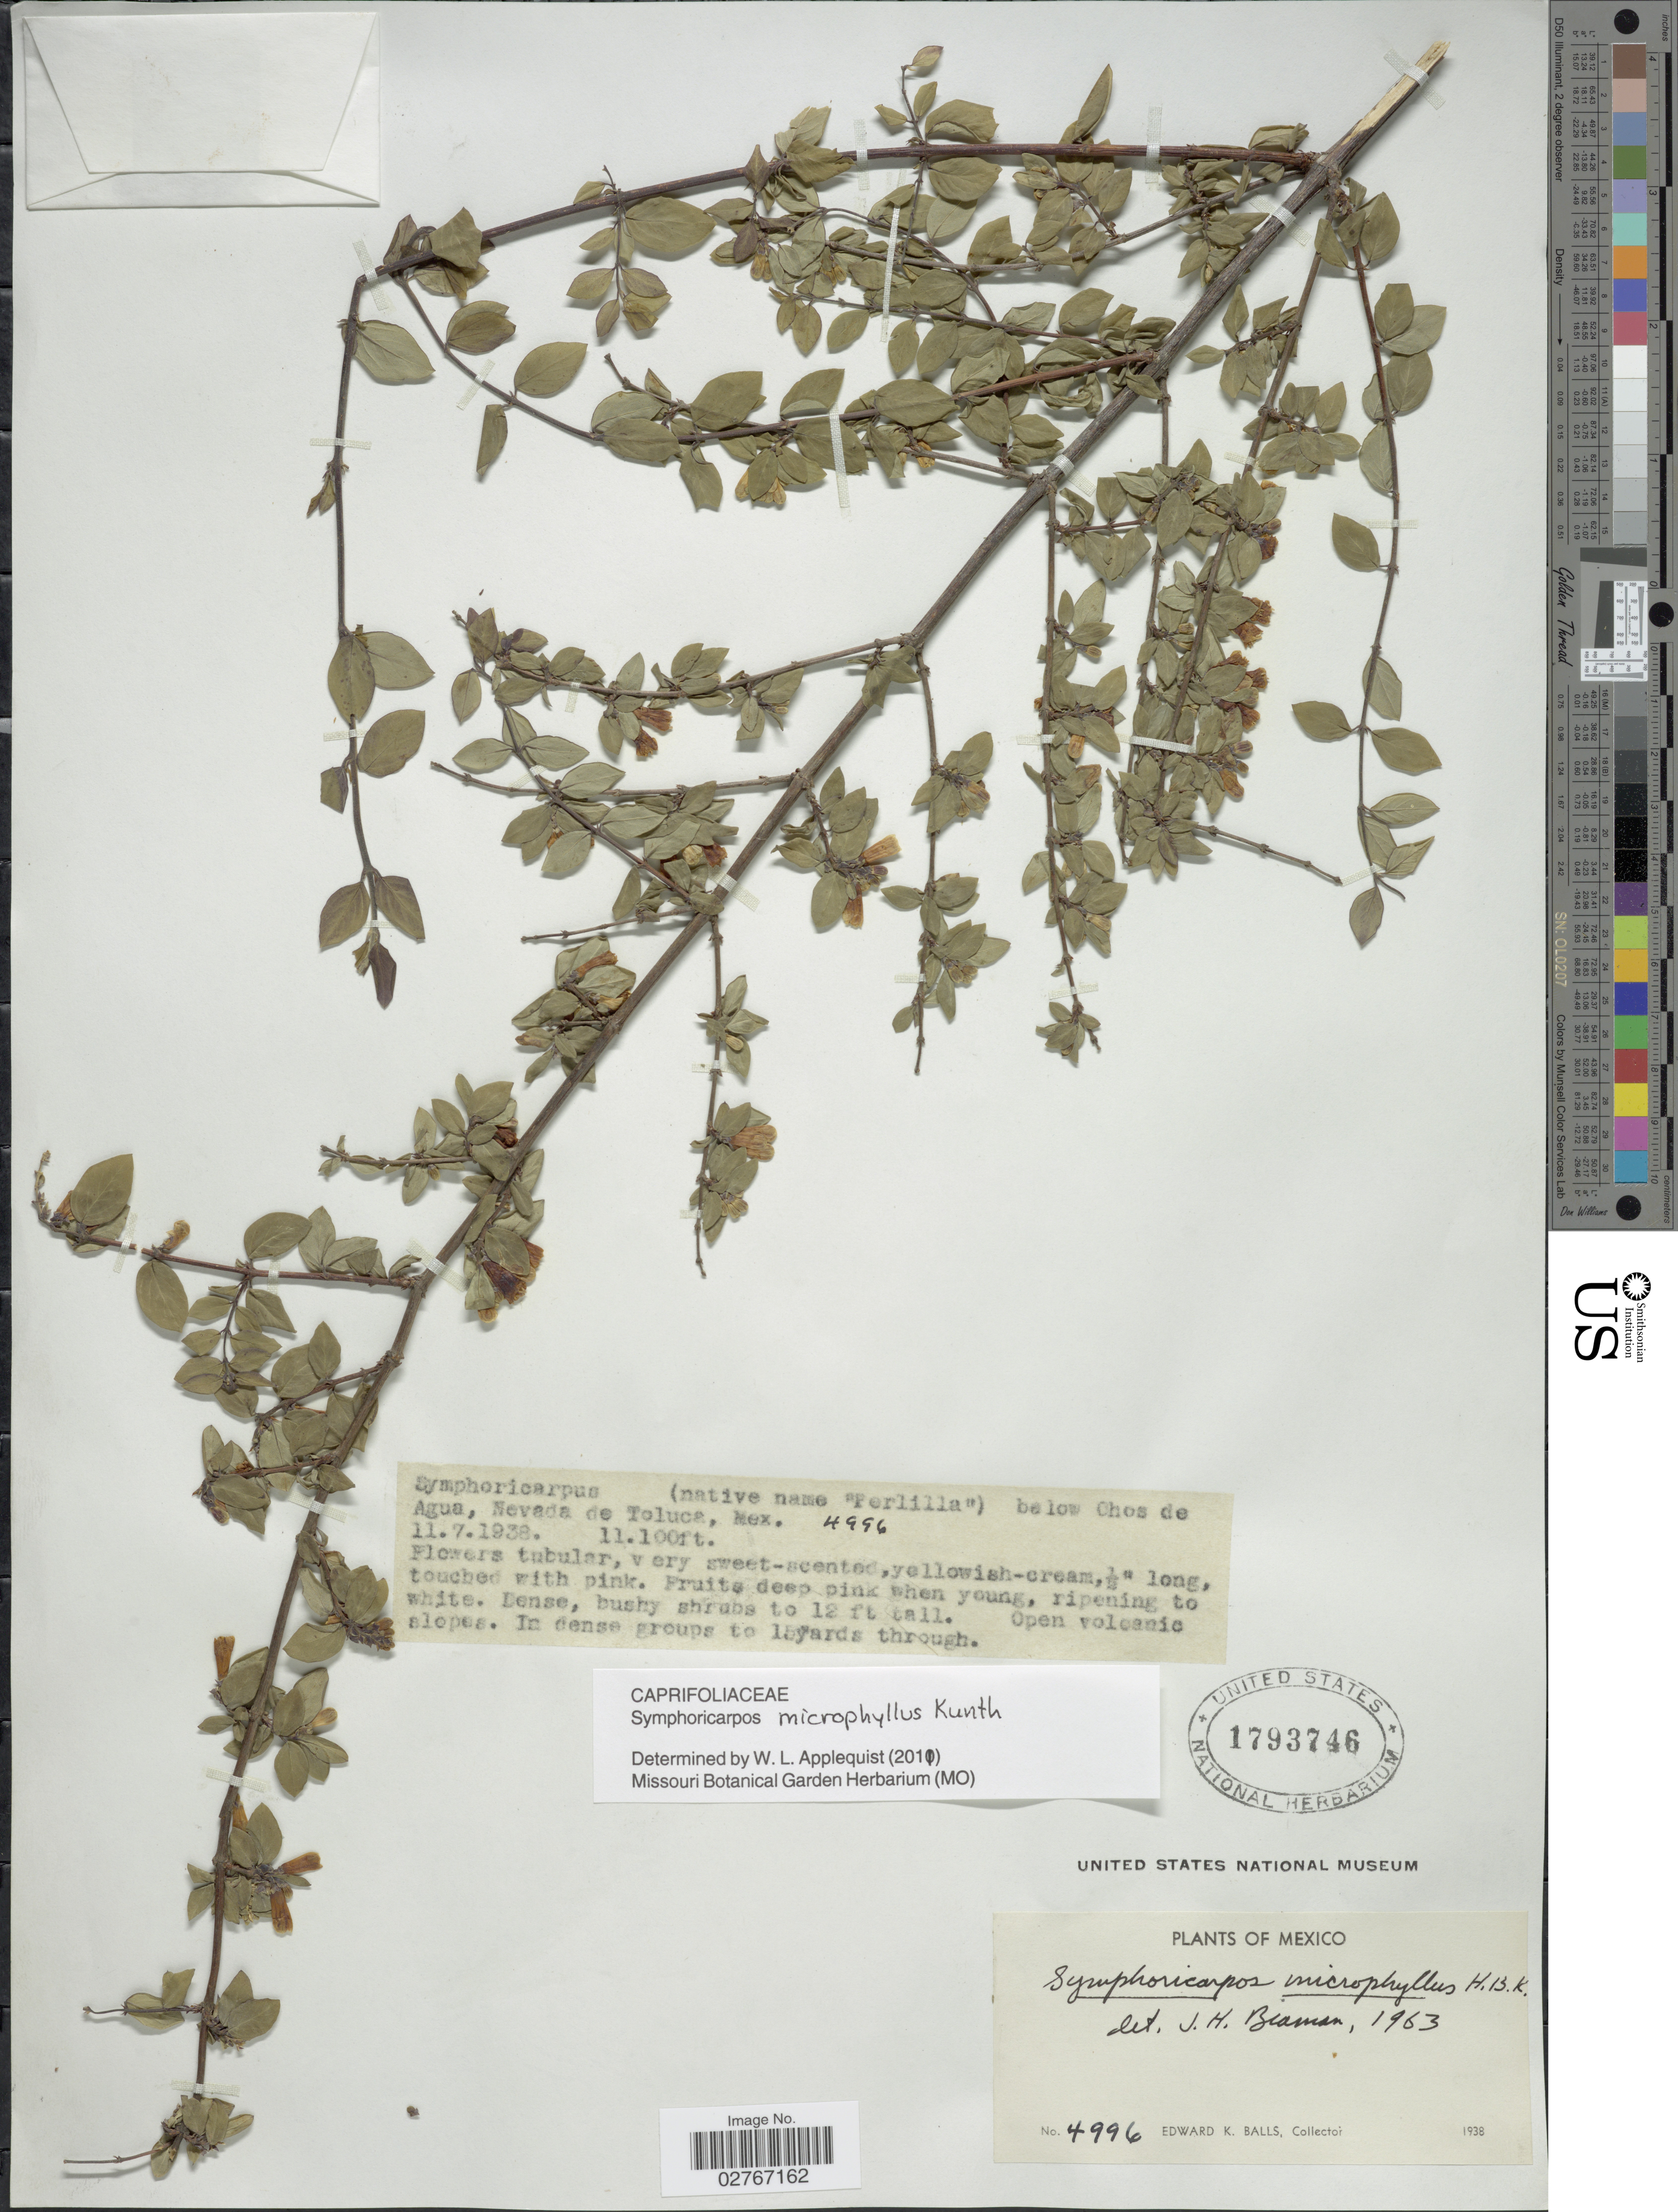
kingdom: Plantae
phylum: Tracheophyta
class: Magnoliopsida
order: Dipsacales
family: Caprifoliaceae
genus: Symphoricarpos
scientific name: Symphoricarpos microphyllus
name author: Kunth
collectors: E. K. Balls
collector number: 4996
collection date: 1938-07-11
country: Mexico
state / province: México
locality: Below Chos de Agua, Nevada de Toluca.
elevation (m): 3383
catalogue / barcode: US 1793746